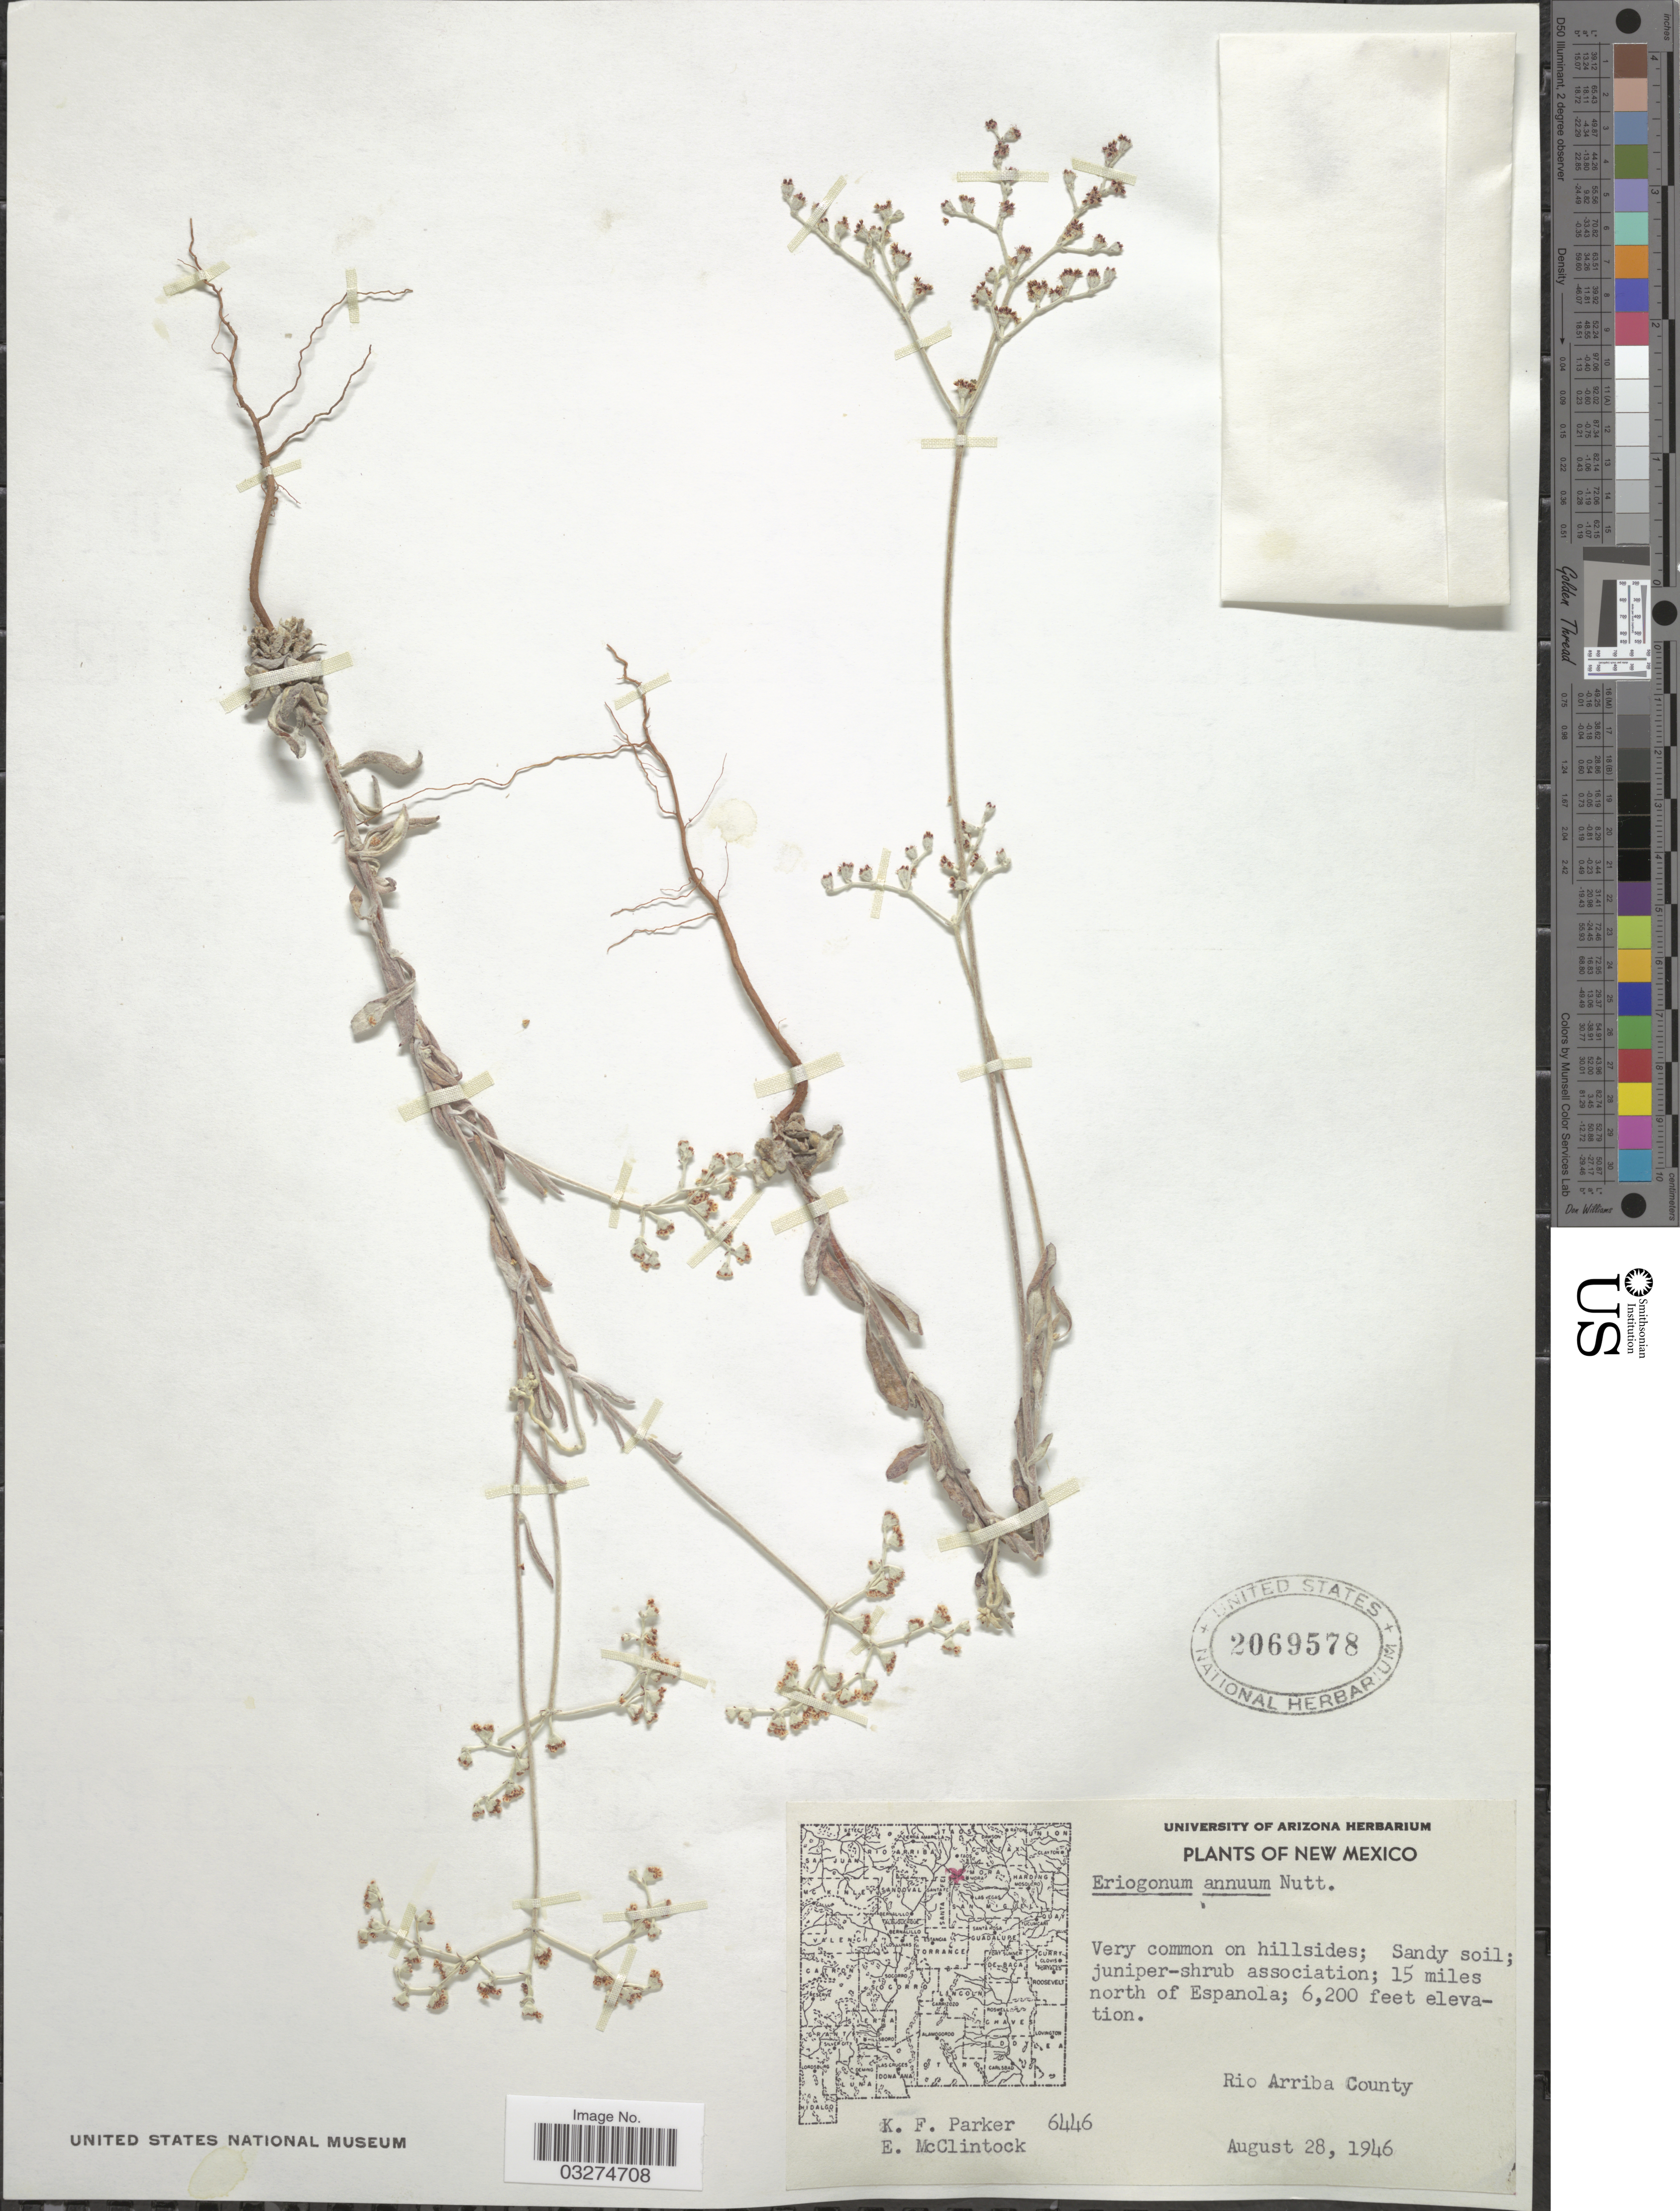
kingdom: Plantae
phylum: Tracheophyta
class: Magnoliopsida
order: Caryophyllales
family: Polygonaceae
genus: Eriogonum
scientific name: Eriogonum annuum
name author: Nutt.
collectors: K. F. Parker & E. McClintock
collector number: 6446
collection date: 1946-08-28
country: United States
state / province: New Mexico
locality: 15 miles north of Espanola. Rio Arriba County.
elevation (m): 1890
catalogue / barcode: US 2069578